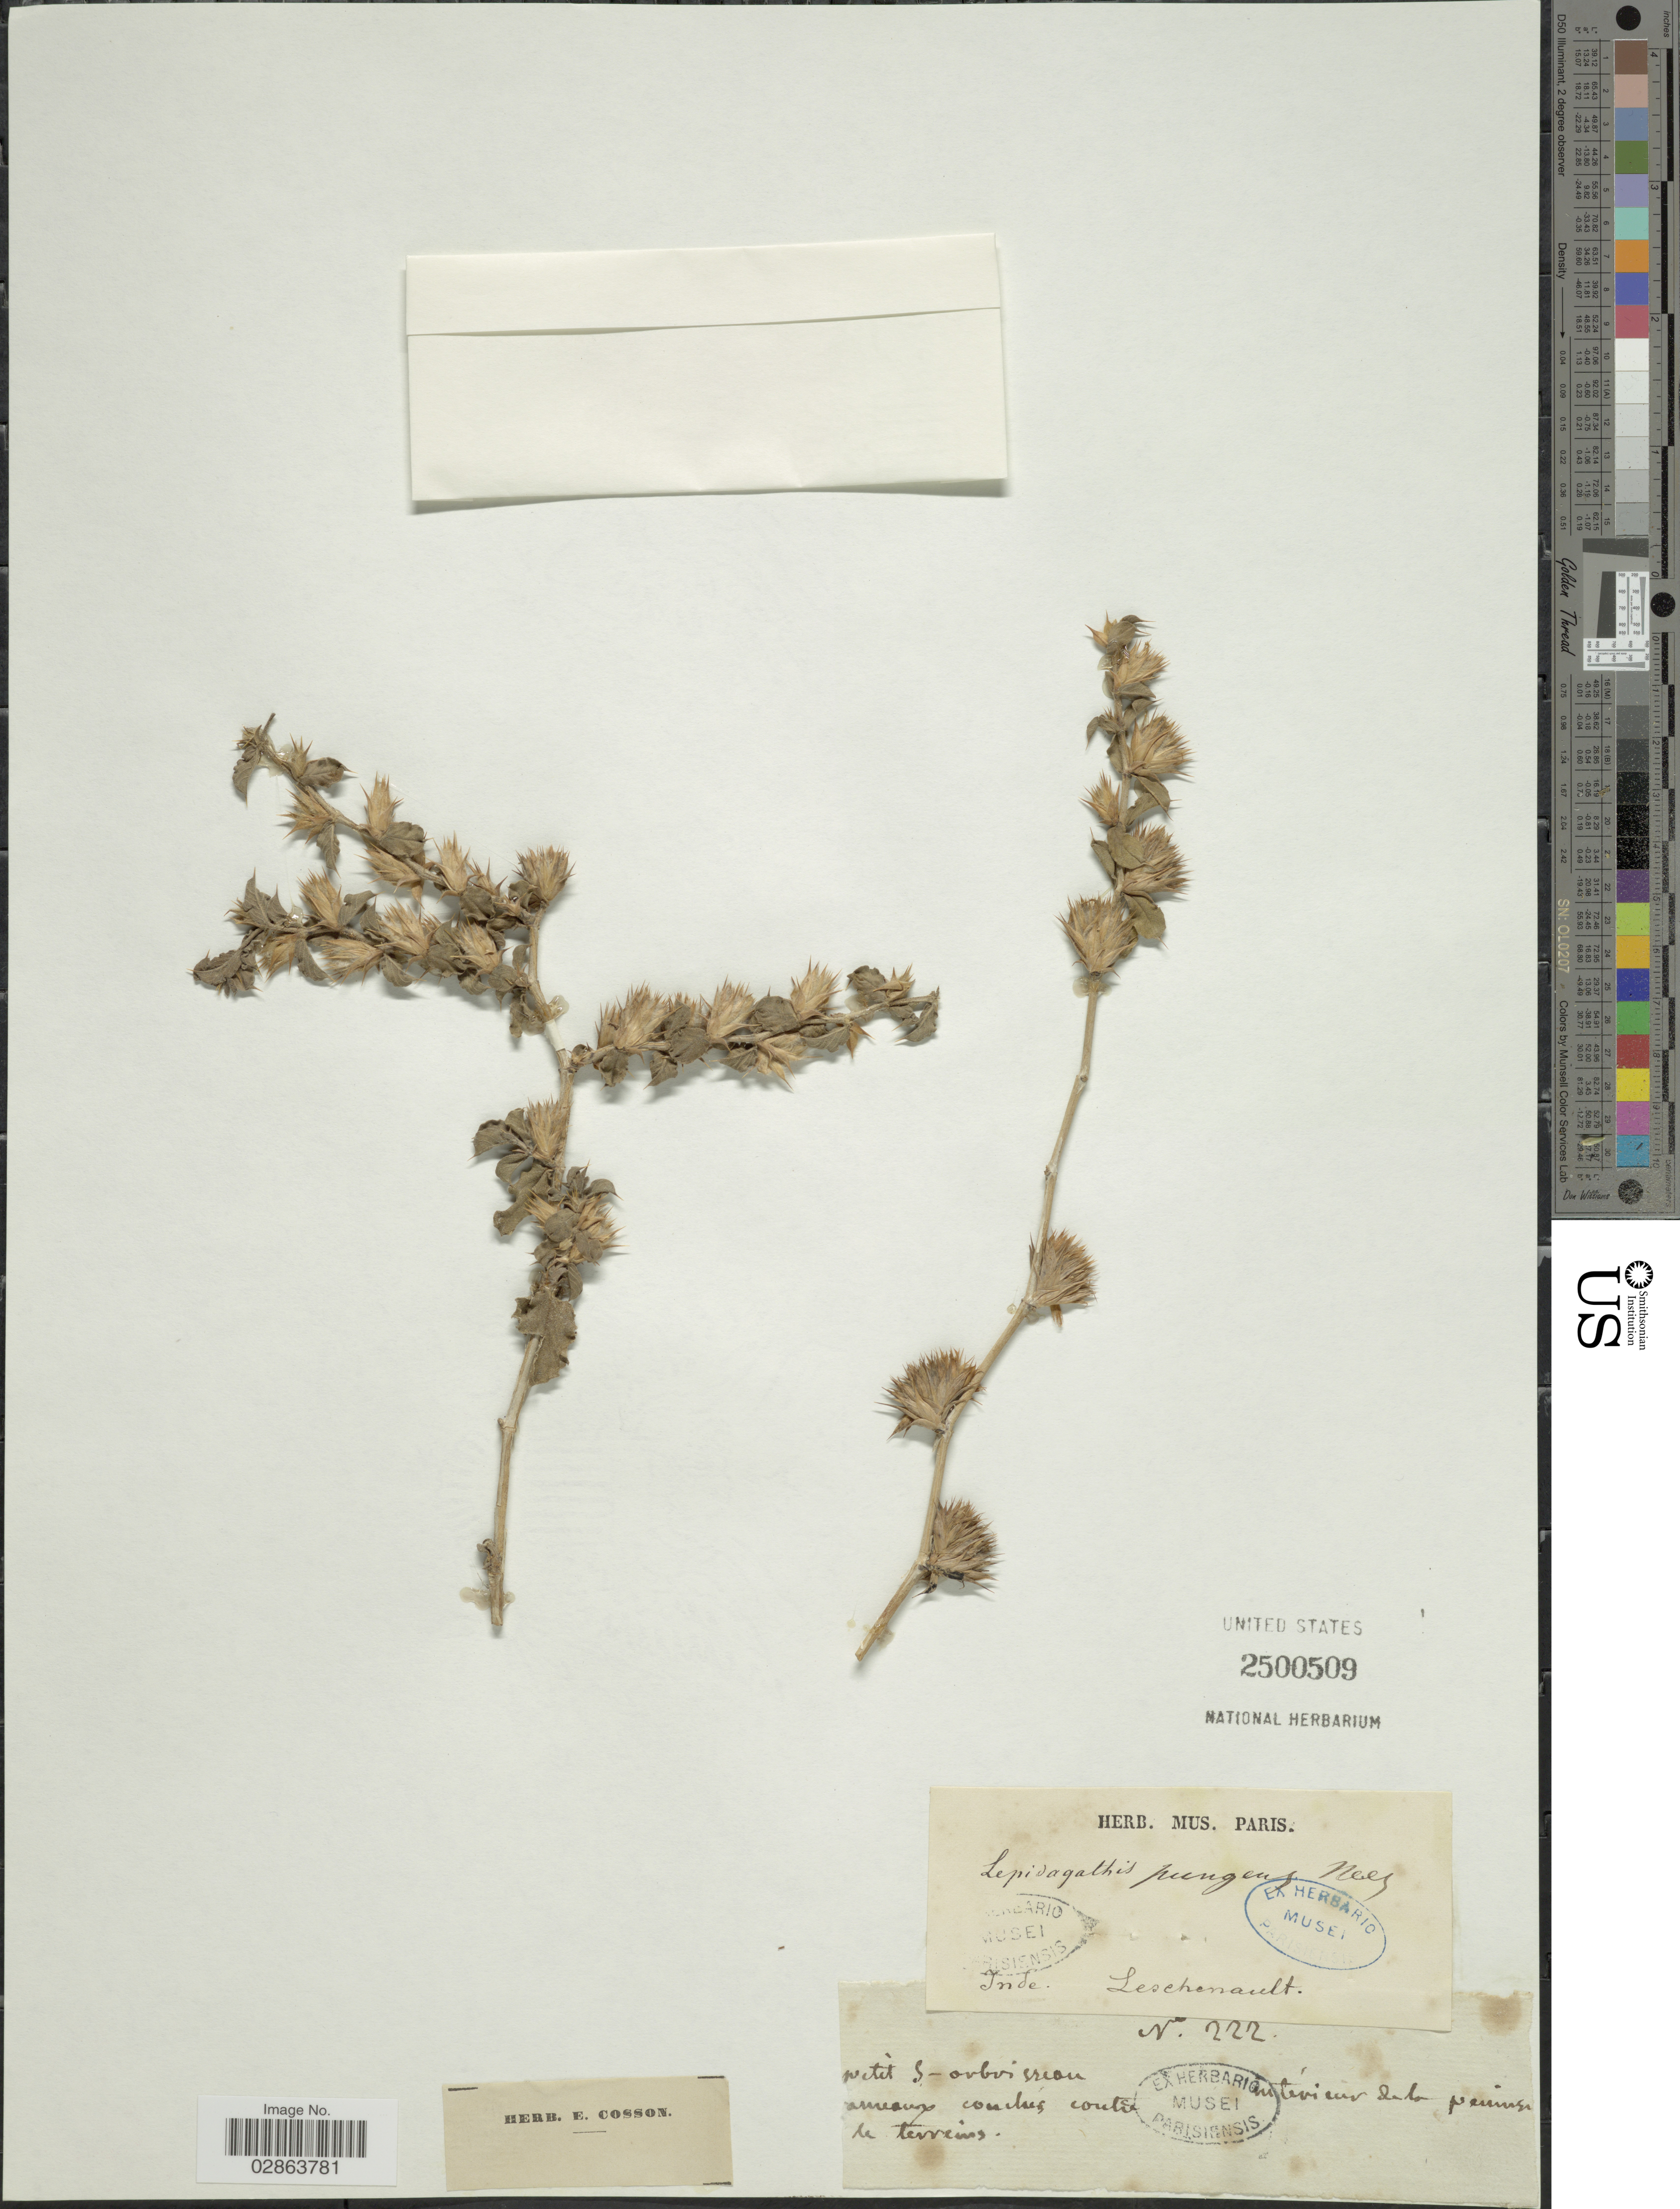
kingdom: Plantae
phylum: Tracheophyta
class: Magnoliopsida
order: Lamiales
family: Acanthaceae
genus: Lepidagathis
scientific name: Lepidagathis pungens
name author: Nees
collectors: Leschenault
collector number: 222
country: India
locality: Inde.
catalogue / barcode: US 2500509